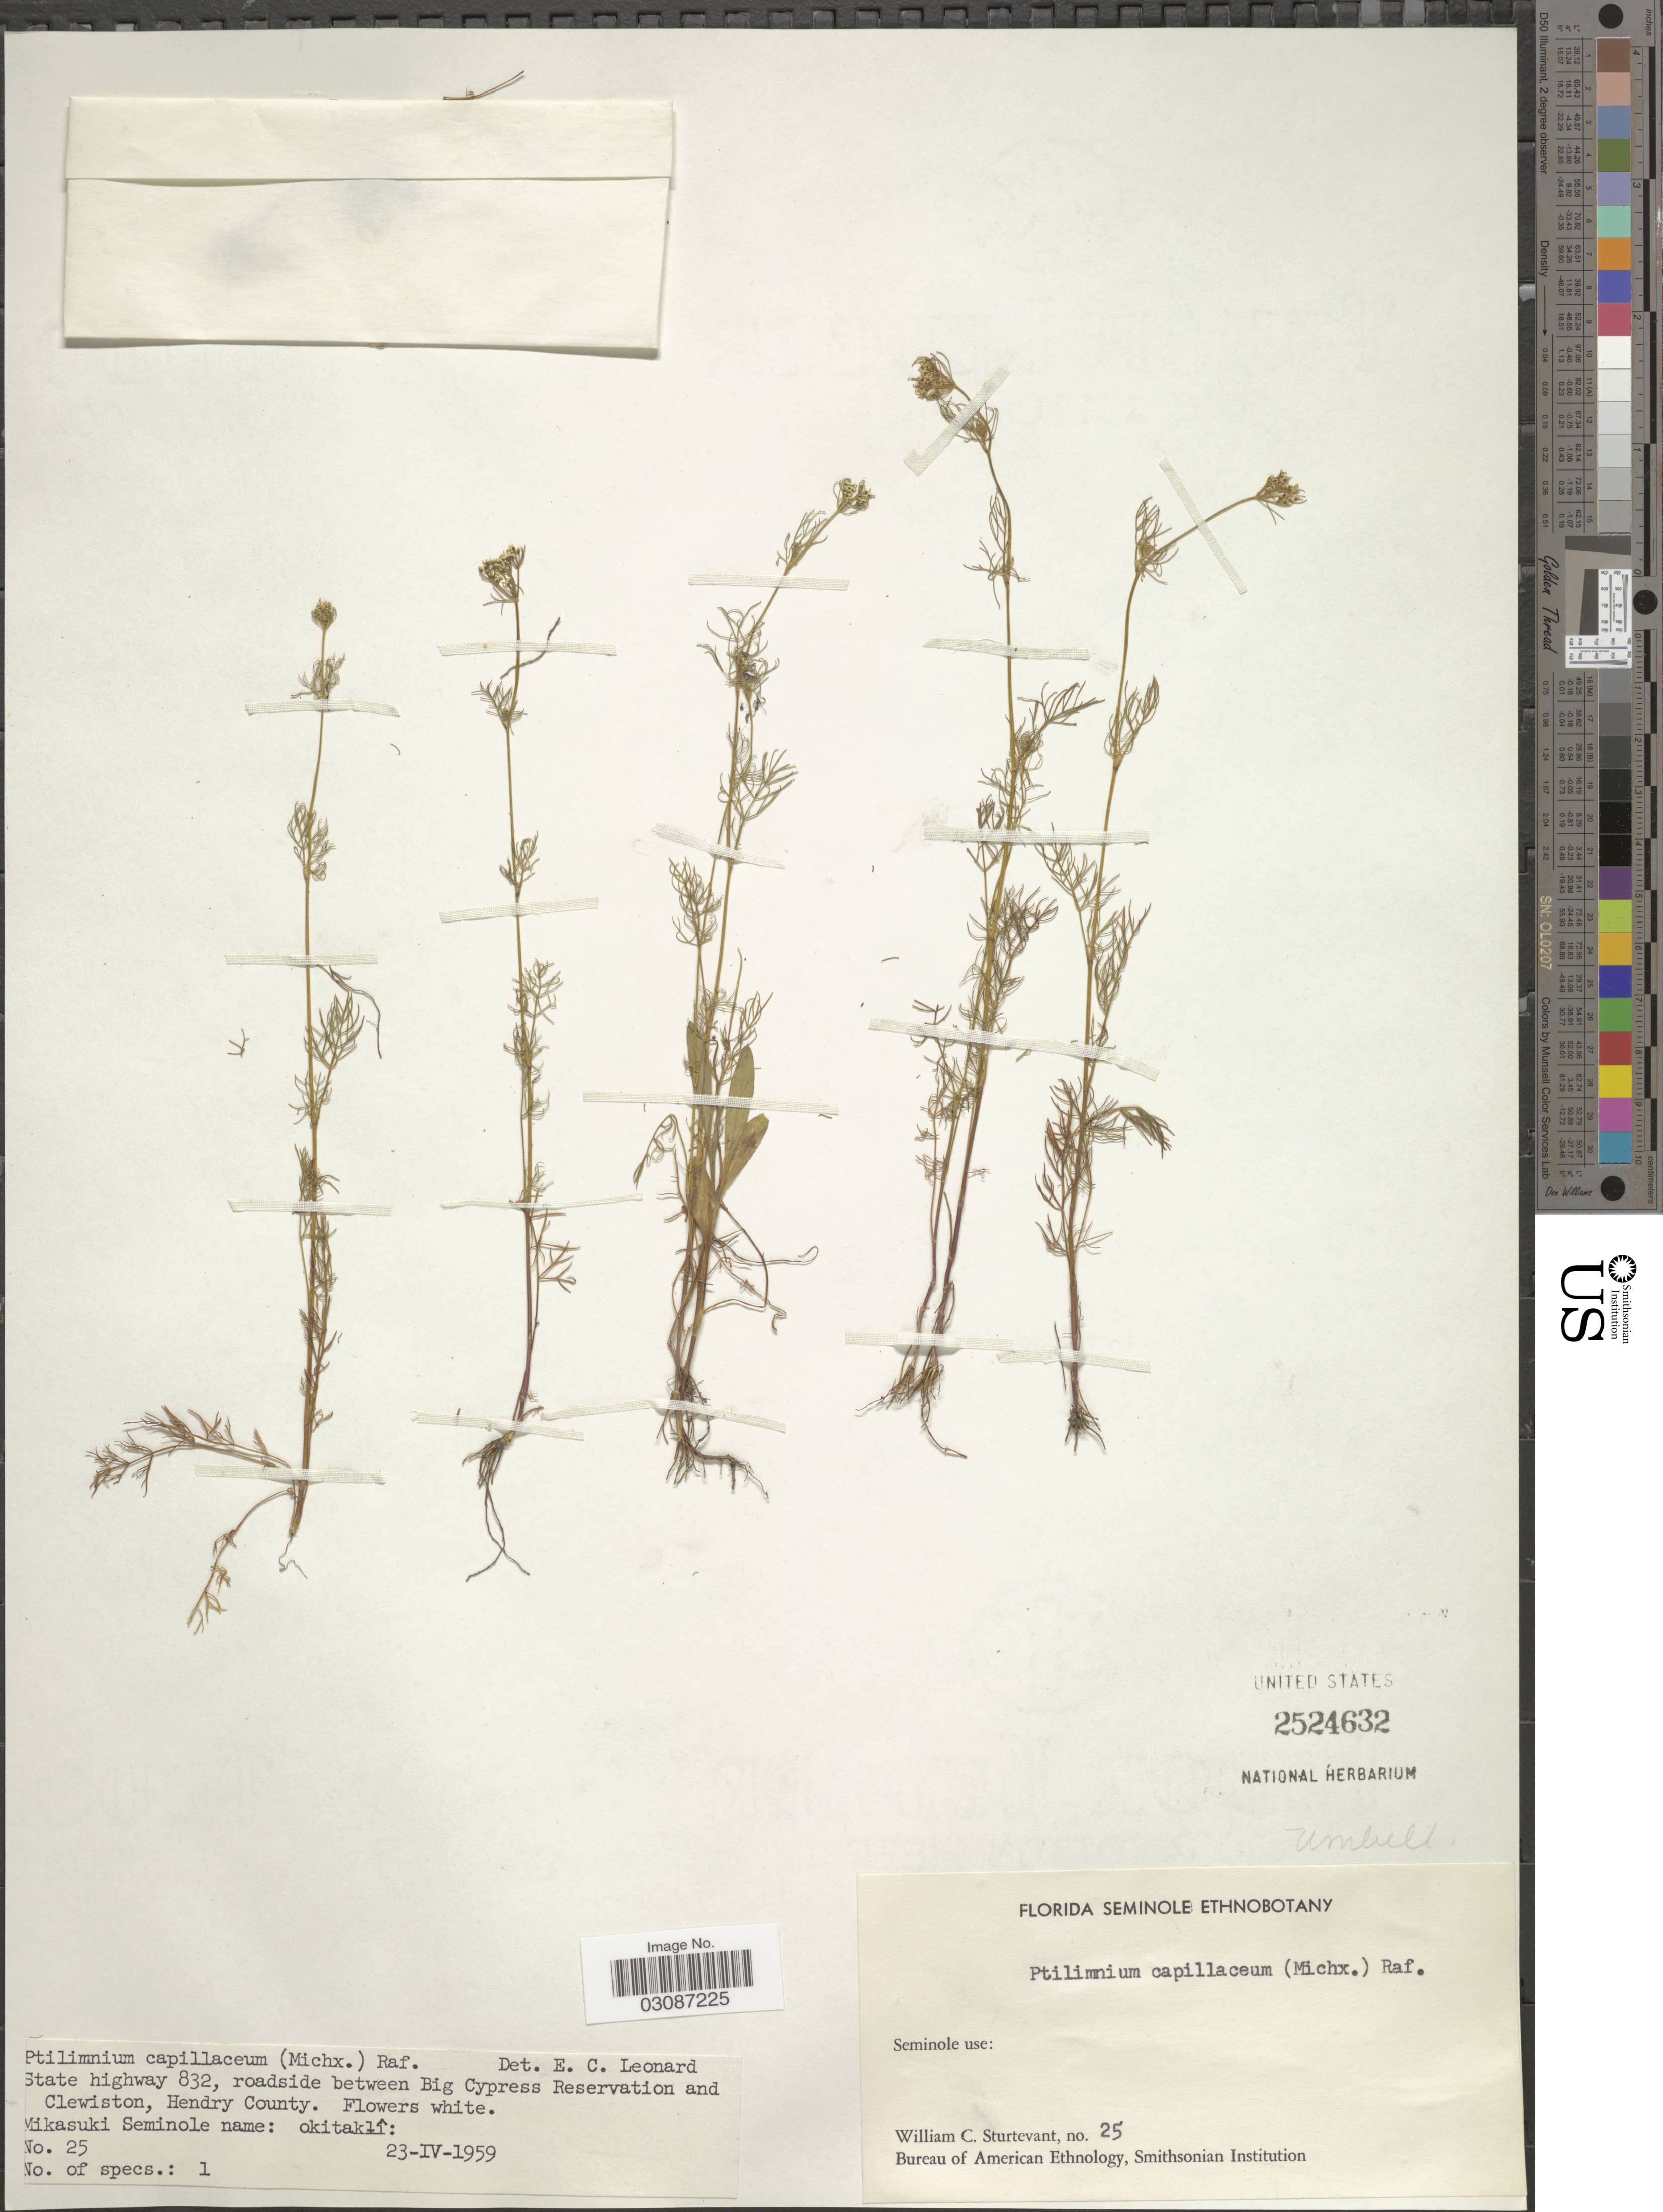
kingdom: Plantae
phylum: Tracheophyta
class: Magnoliopsida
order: Apiales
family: Apiaceae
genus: Ptilimnium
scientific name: Ptilimnium capillaceum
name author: (Michx.) Raf.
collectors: W. Sturtevant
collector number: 25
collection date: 1959-04-23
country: United States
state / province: Florida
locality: State highway 832, roadside between Big Cypress Reservation and Clewiston, Hendry County.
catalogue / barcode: US 2524632